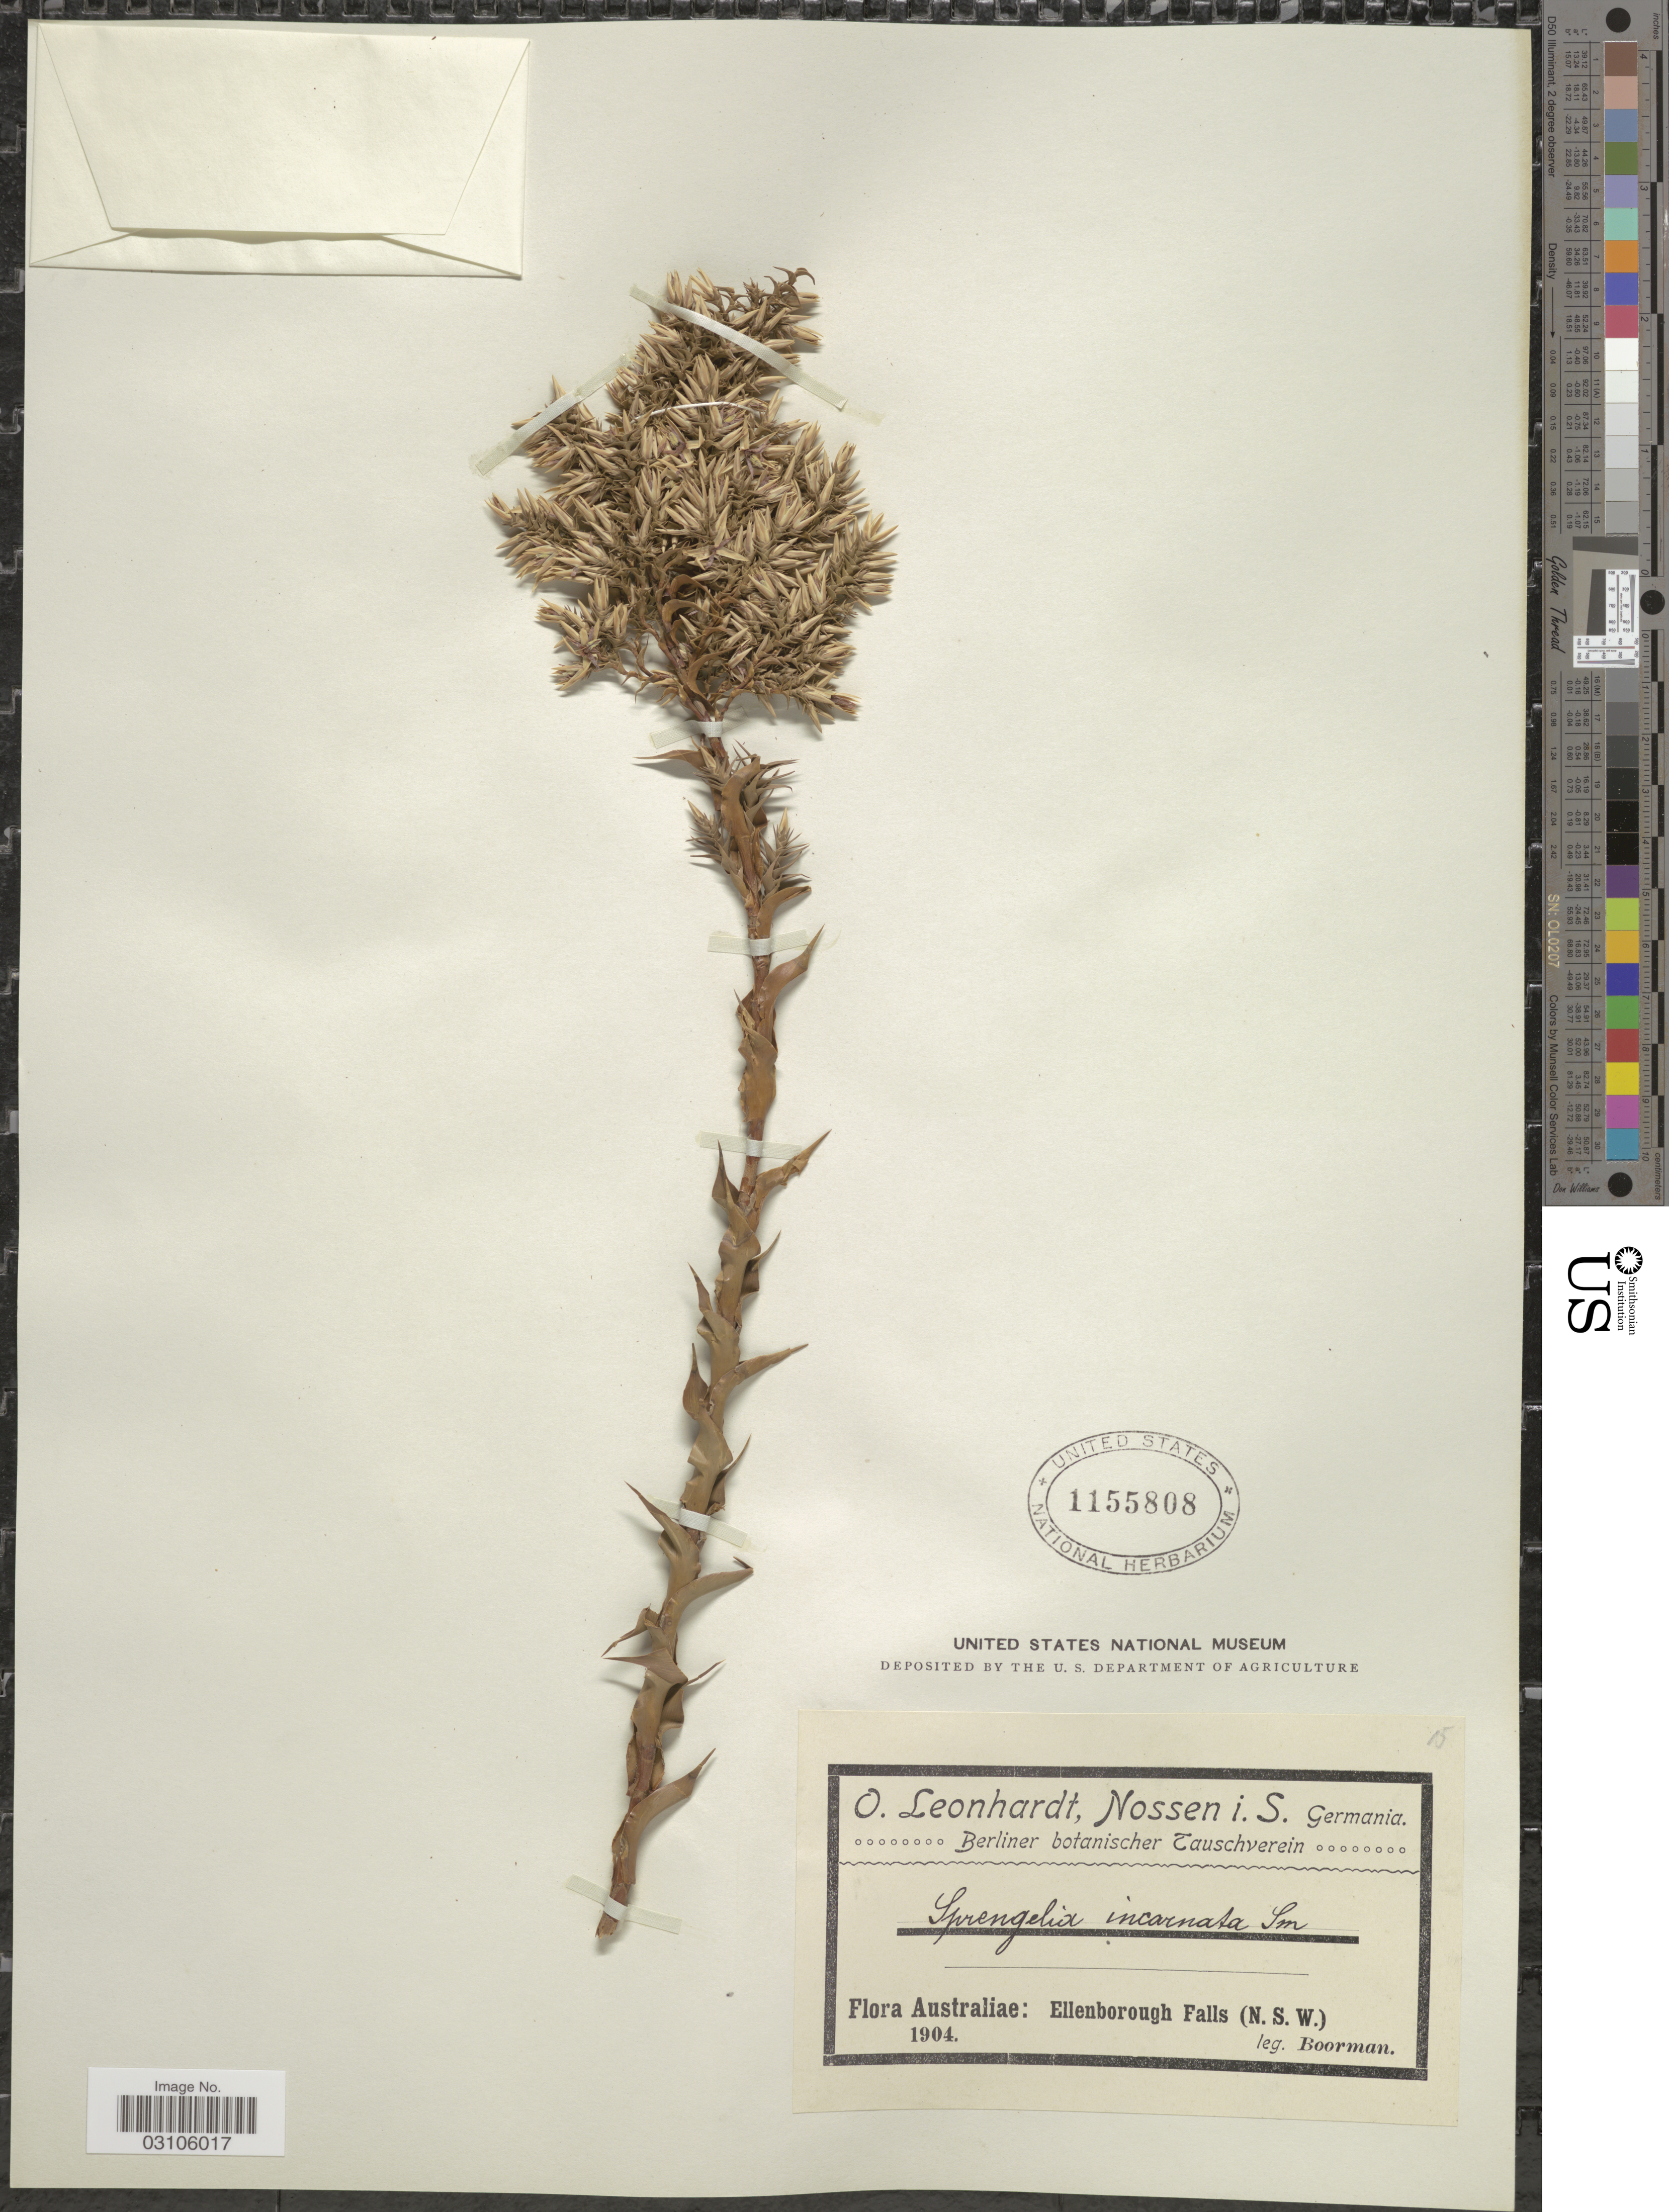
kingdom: Plantae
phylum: Tracheophyta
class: Magnoliopsida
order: Ericales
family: Ericaceae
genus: Sprengelia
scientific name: Sprengelia incarnata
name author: L.S. Sm.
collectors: -. Boorman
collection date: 1904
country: Australia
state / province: New South Wales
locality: Ellenborough Falls (N.S.W.).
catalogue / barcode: US 1155808